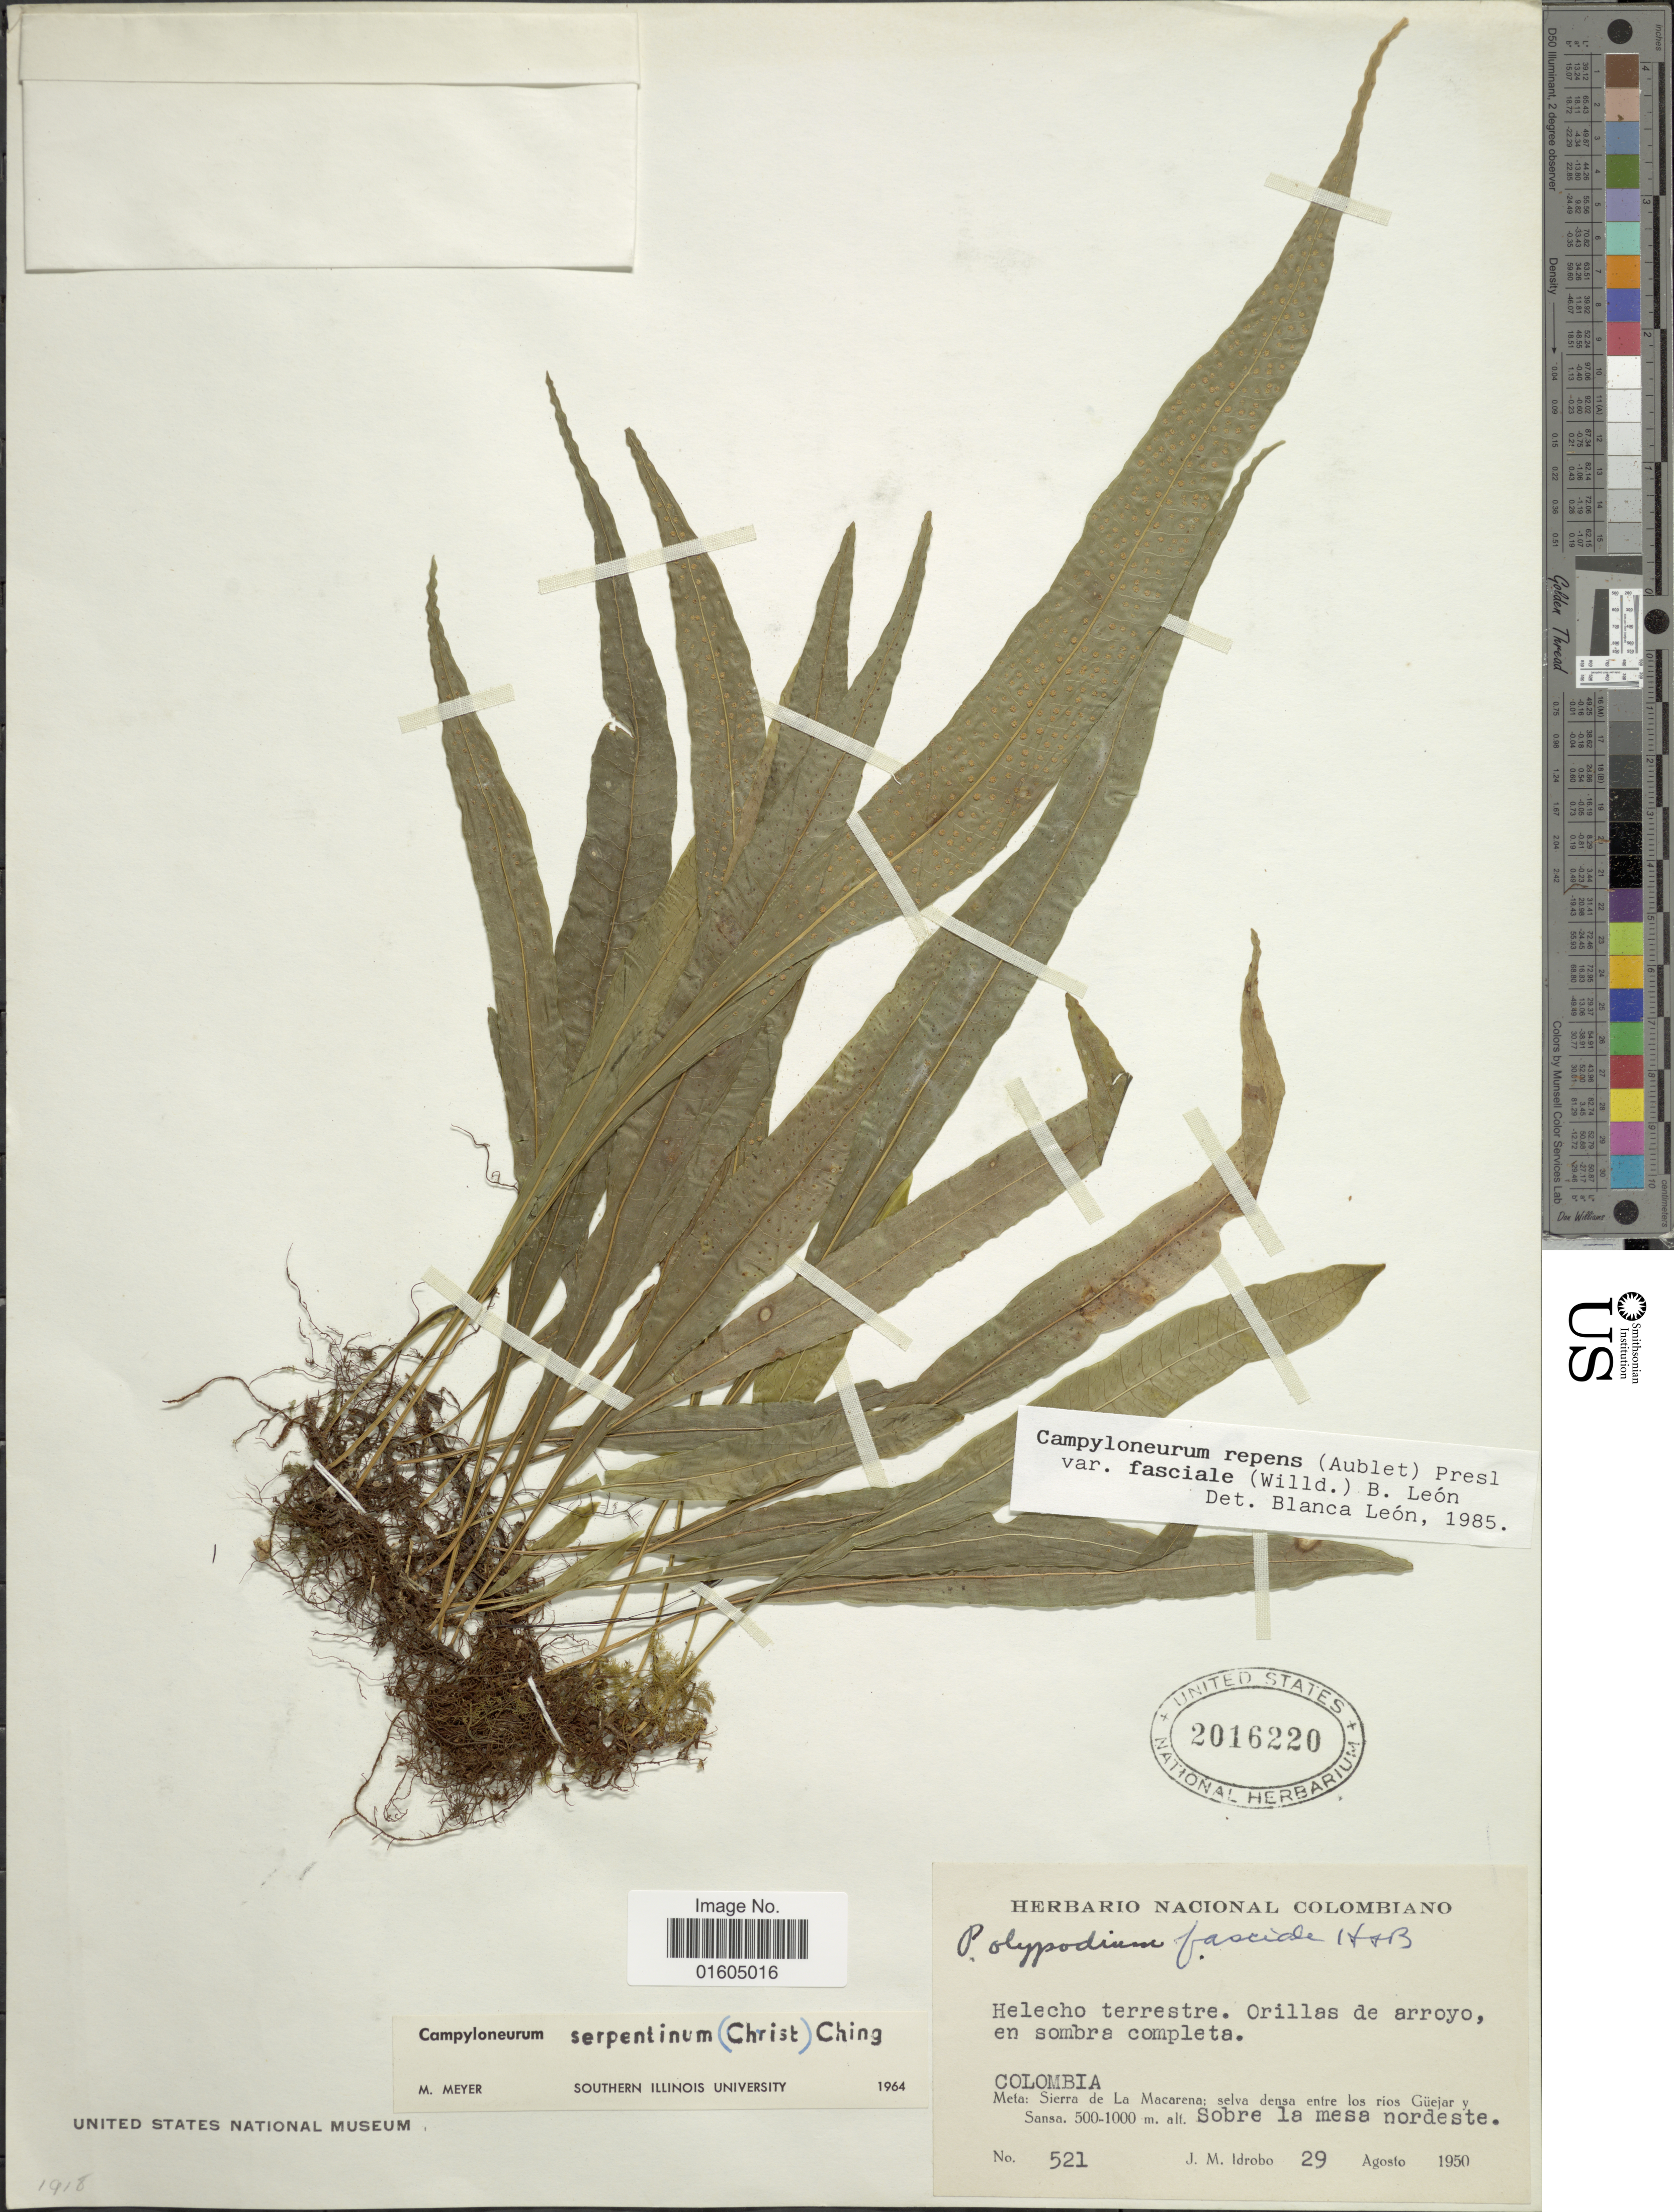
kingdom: Plantae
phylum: Tracheophyta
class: Polypodiopsida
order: Polypodiales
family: Polypodiaceae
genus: Campyloneurum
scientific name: Campyloneurum serpentinum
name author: (Christ) Ching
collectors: J. M. Idrobo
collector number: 521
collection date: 1950-08-29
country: Colombia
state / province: Meta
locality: Colombia. Meta: Sierra de La Macarena; selva densa entre los rios Guejar y Sansa. Sobre la mesa nordeste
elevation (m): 500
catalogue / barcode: US 2016220